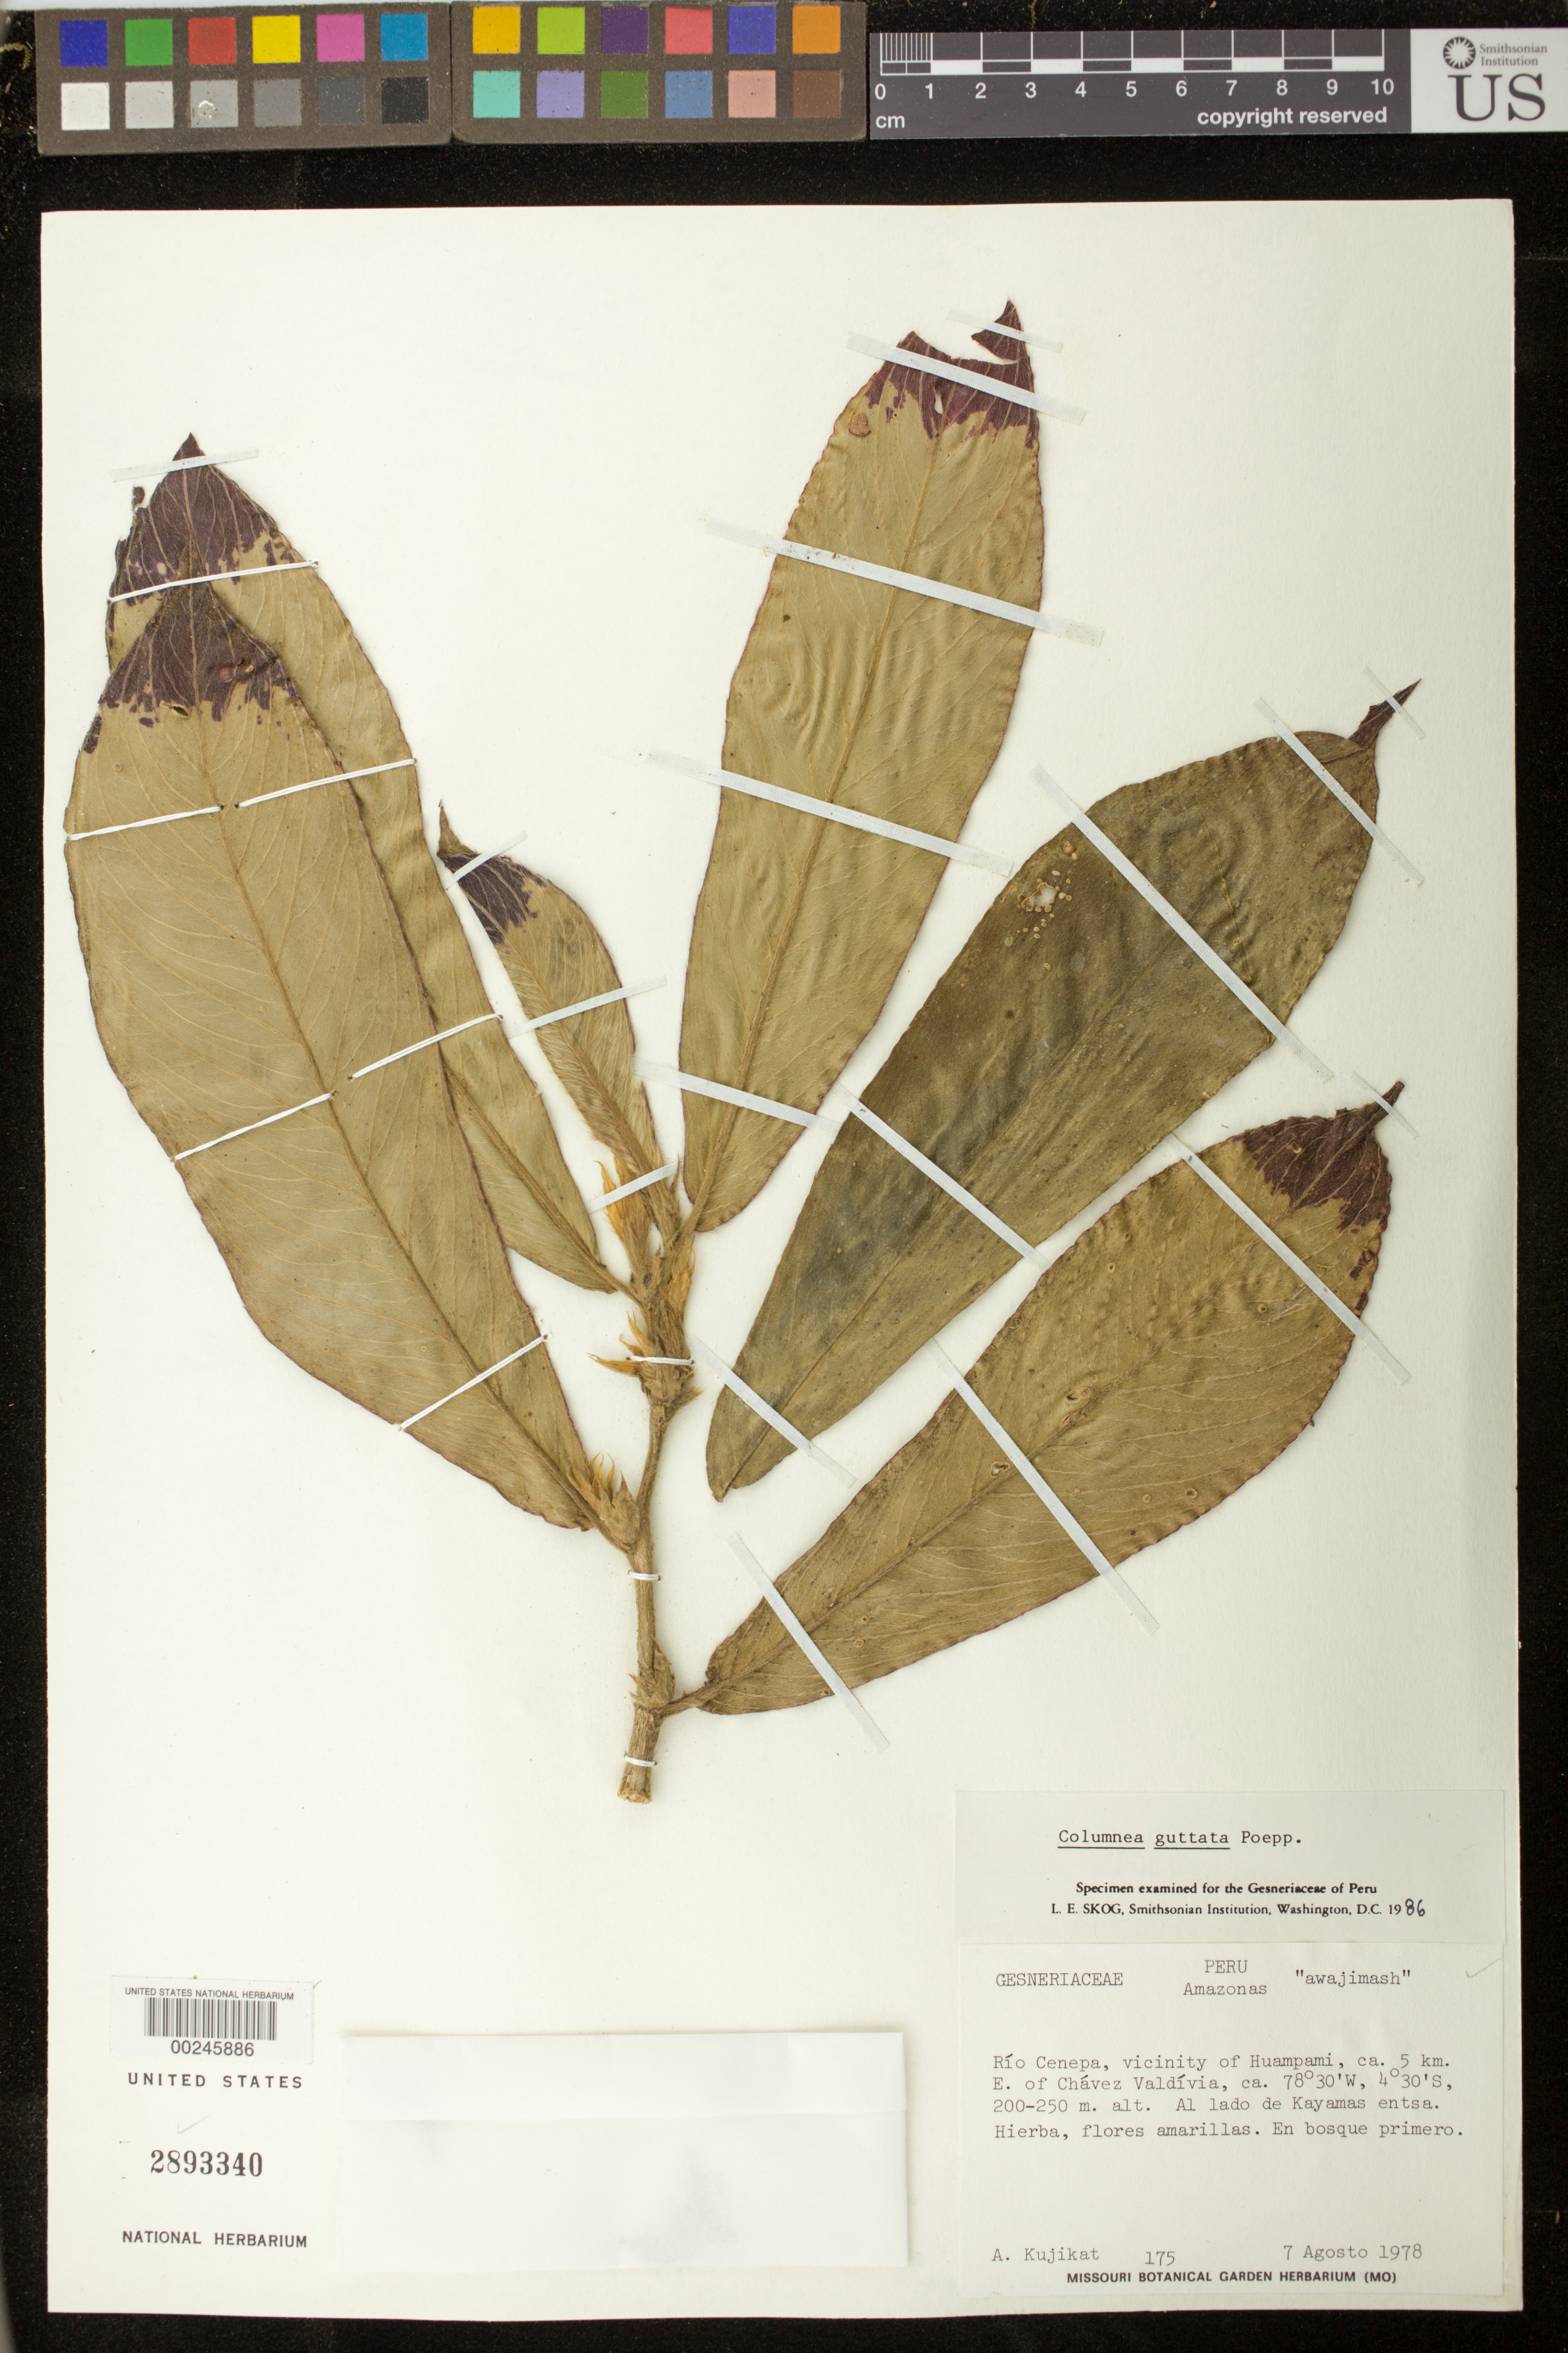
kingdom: Plantae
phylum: Tracheophyta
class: Magnoliopsida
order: Lamiales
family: Gesneriaceae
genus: Columnea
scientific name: Columnea guttata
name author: Poepp.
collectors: A. Kujikat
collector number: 175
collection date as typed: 07 Aug 1978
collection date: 1978-08-07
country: Peru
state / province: Amazonas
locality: Rio Cenepa, vicinity of Huampami, ca 5 km E of Chavez Valdivia, beside Kayamas Entsa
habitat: Primary forest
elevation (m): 200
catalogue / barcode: US 2893340